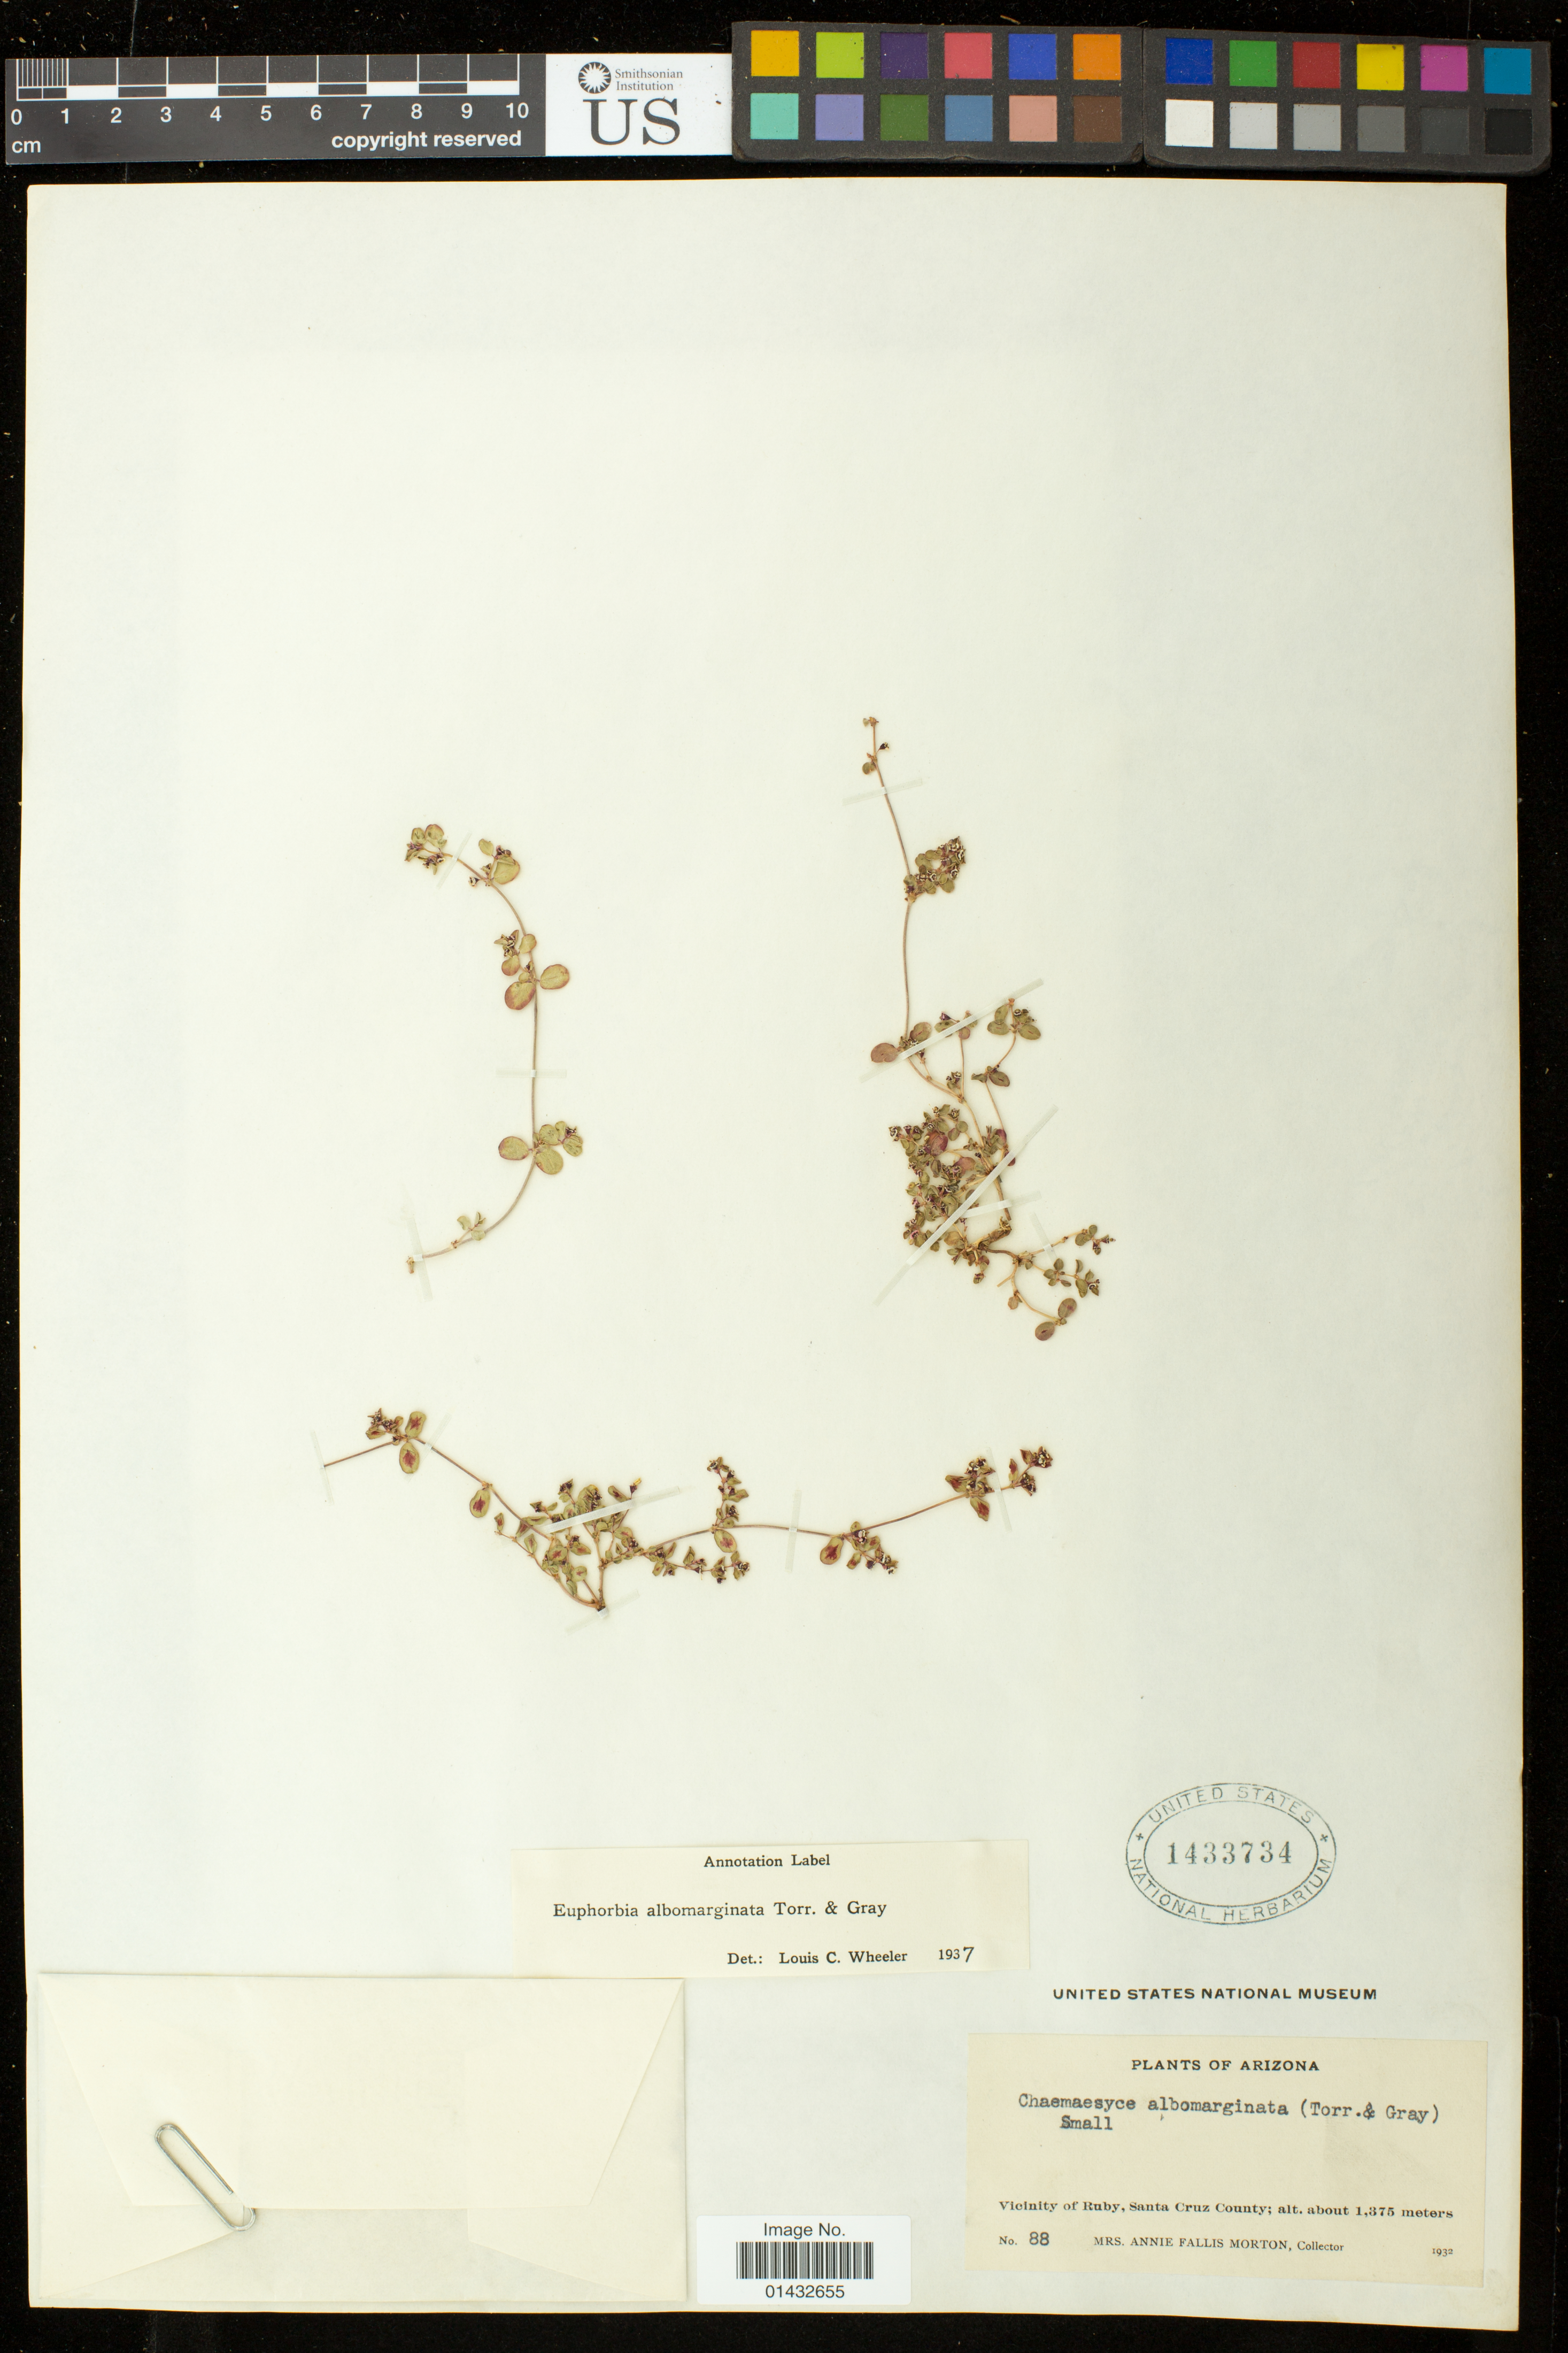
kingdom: Plantae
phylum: Tracheophyta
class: Magnoliopsida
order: Malpighiales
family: Euphorbiaceae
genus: Euphorbia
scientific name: Euphorbia albomarginata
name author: Torr. & A. Gray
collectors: A. F. Morton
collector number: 88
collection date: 1932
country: United States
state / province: Arizona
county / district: Santa Cruz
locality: Vicinity of Ruby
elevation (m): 1375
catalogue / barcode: US 1433734